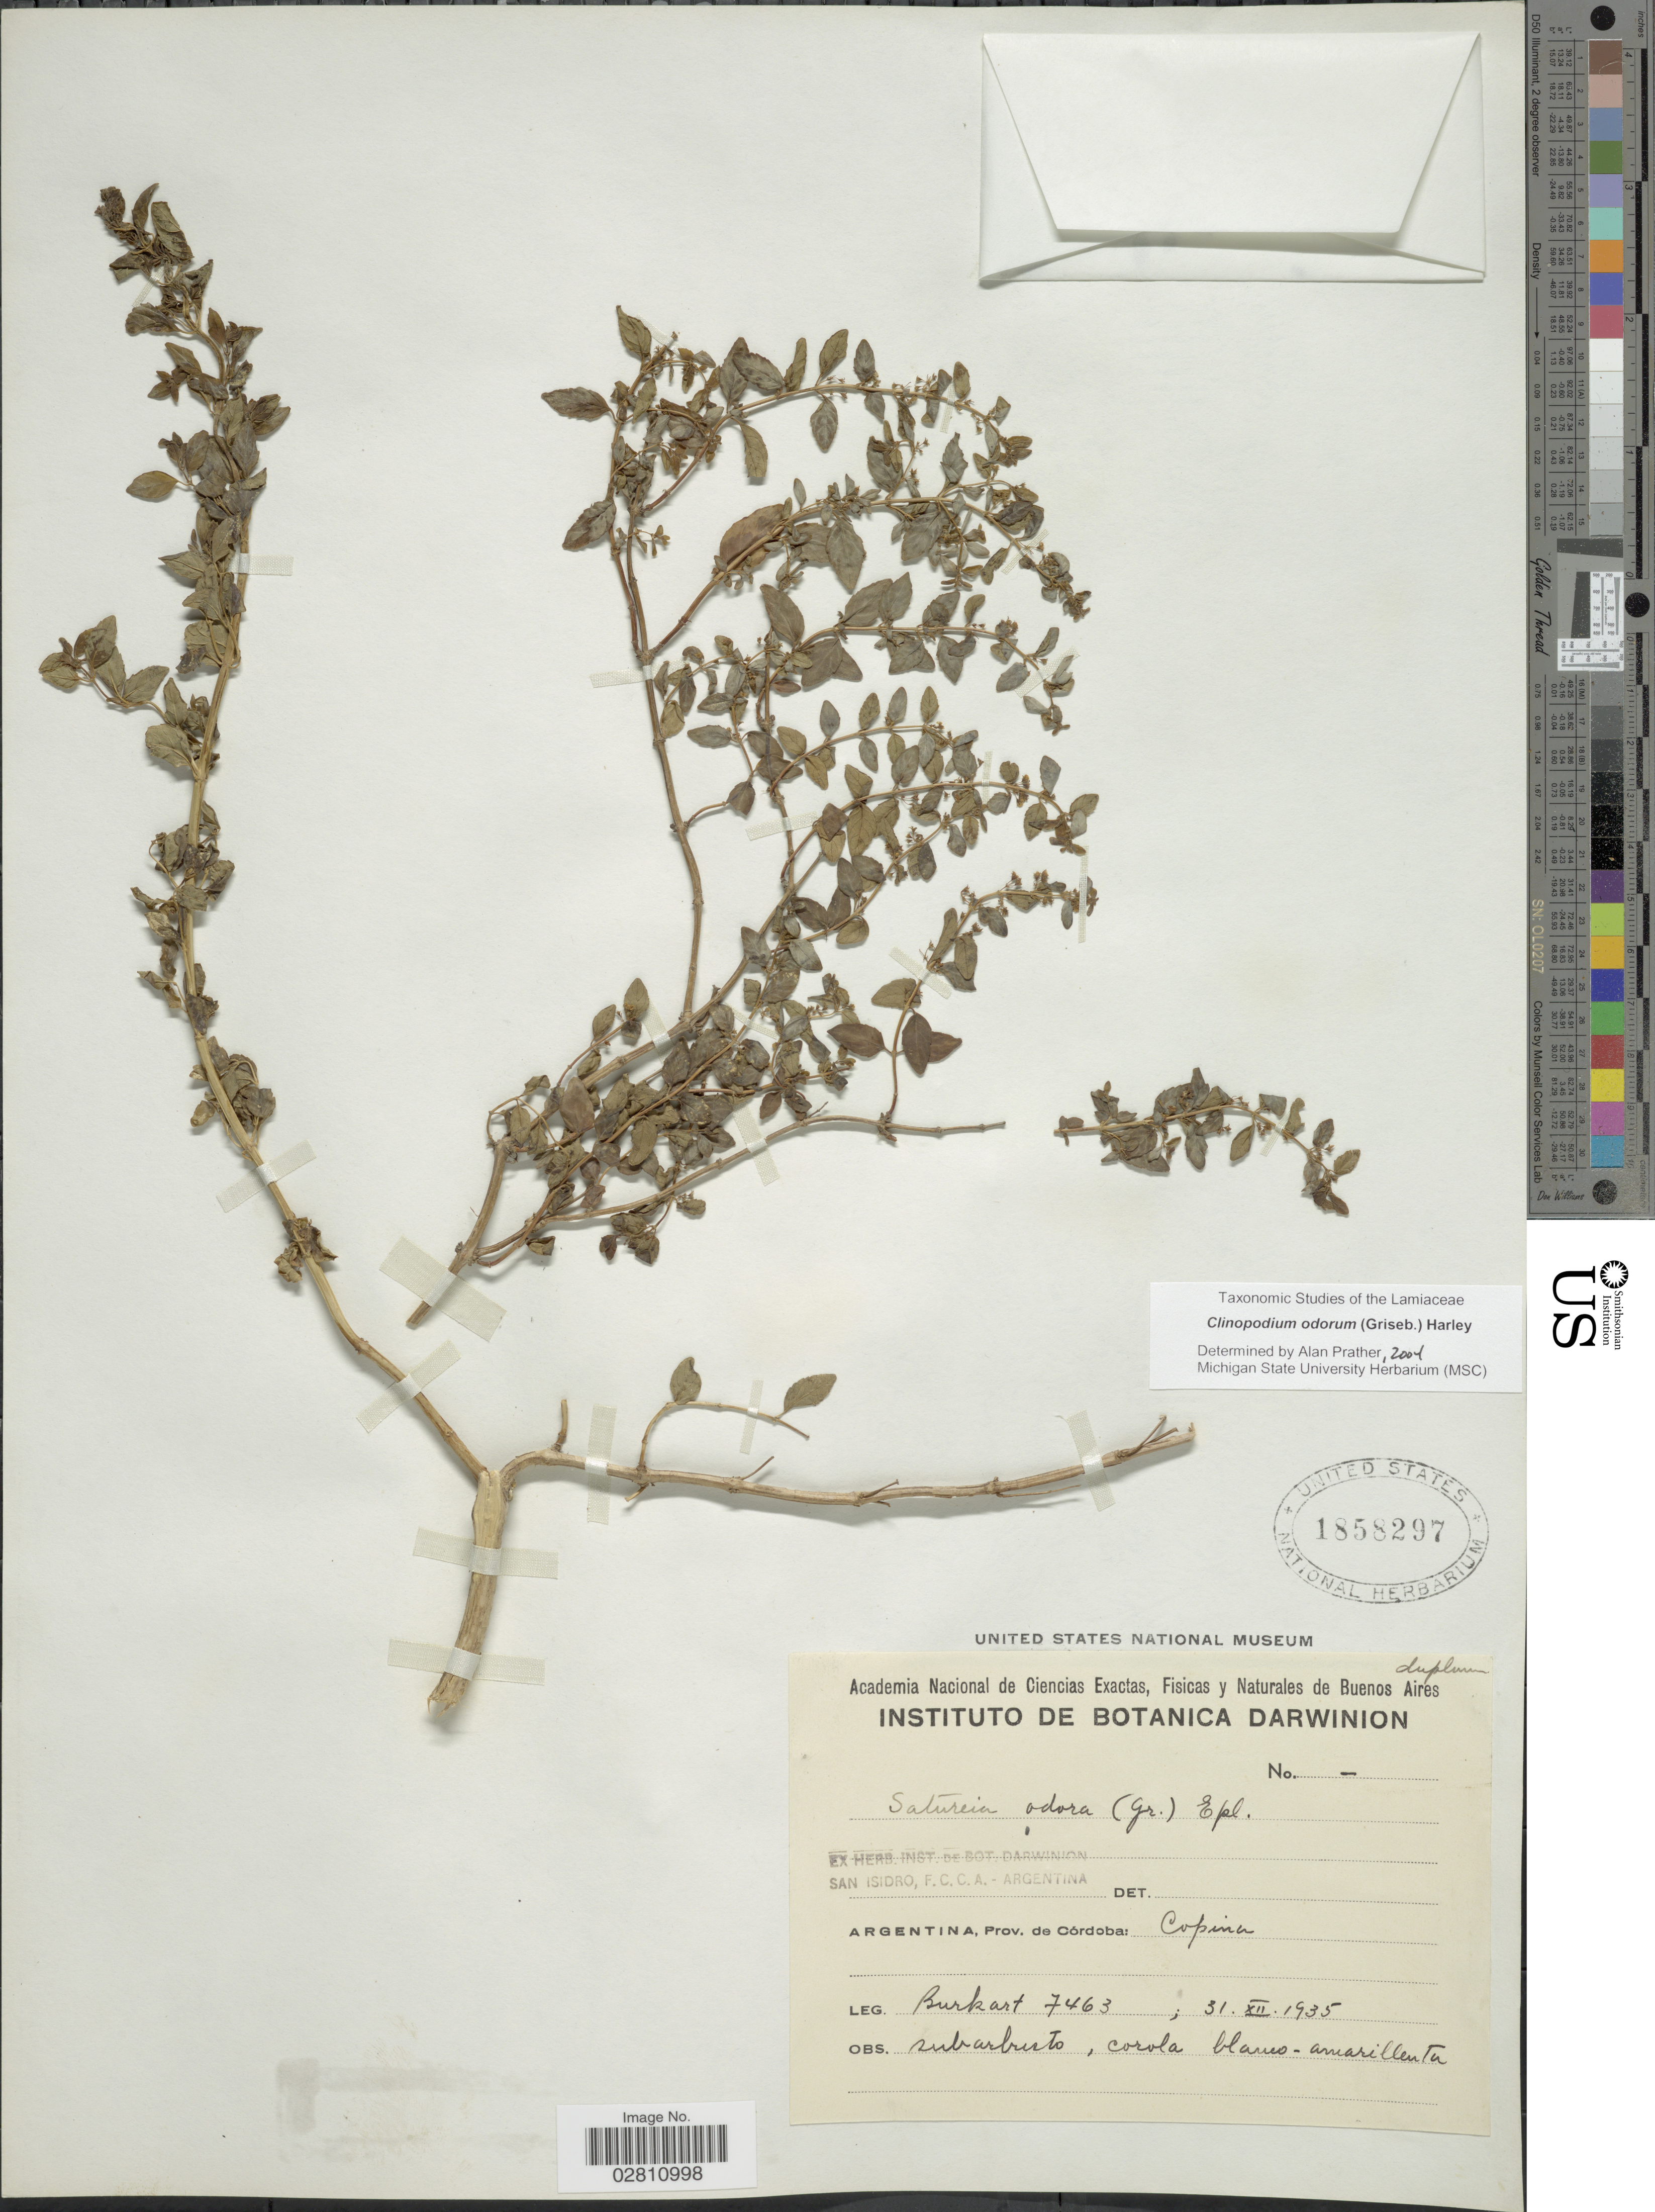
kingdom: Plantae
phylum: Tracheophyta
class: Magnoliopsida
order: Lamiales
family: Lamiaceae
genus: Clinopodium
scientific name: Clinopodium odorum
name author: (Griseb.) Harley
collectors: -- Burkart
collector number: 7463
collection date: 1935-12-31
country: Argentina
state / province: Cordoba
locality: Prov. de Córdoba: Copina.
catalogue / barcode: US 1858297